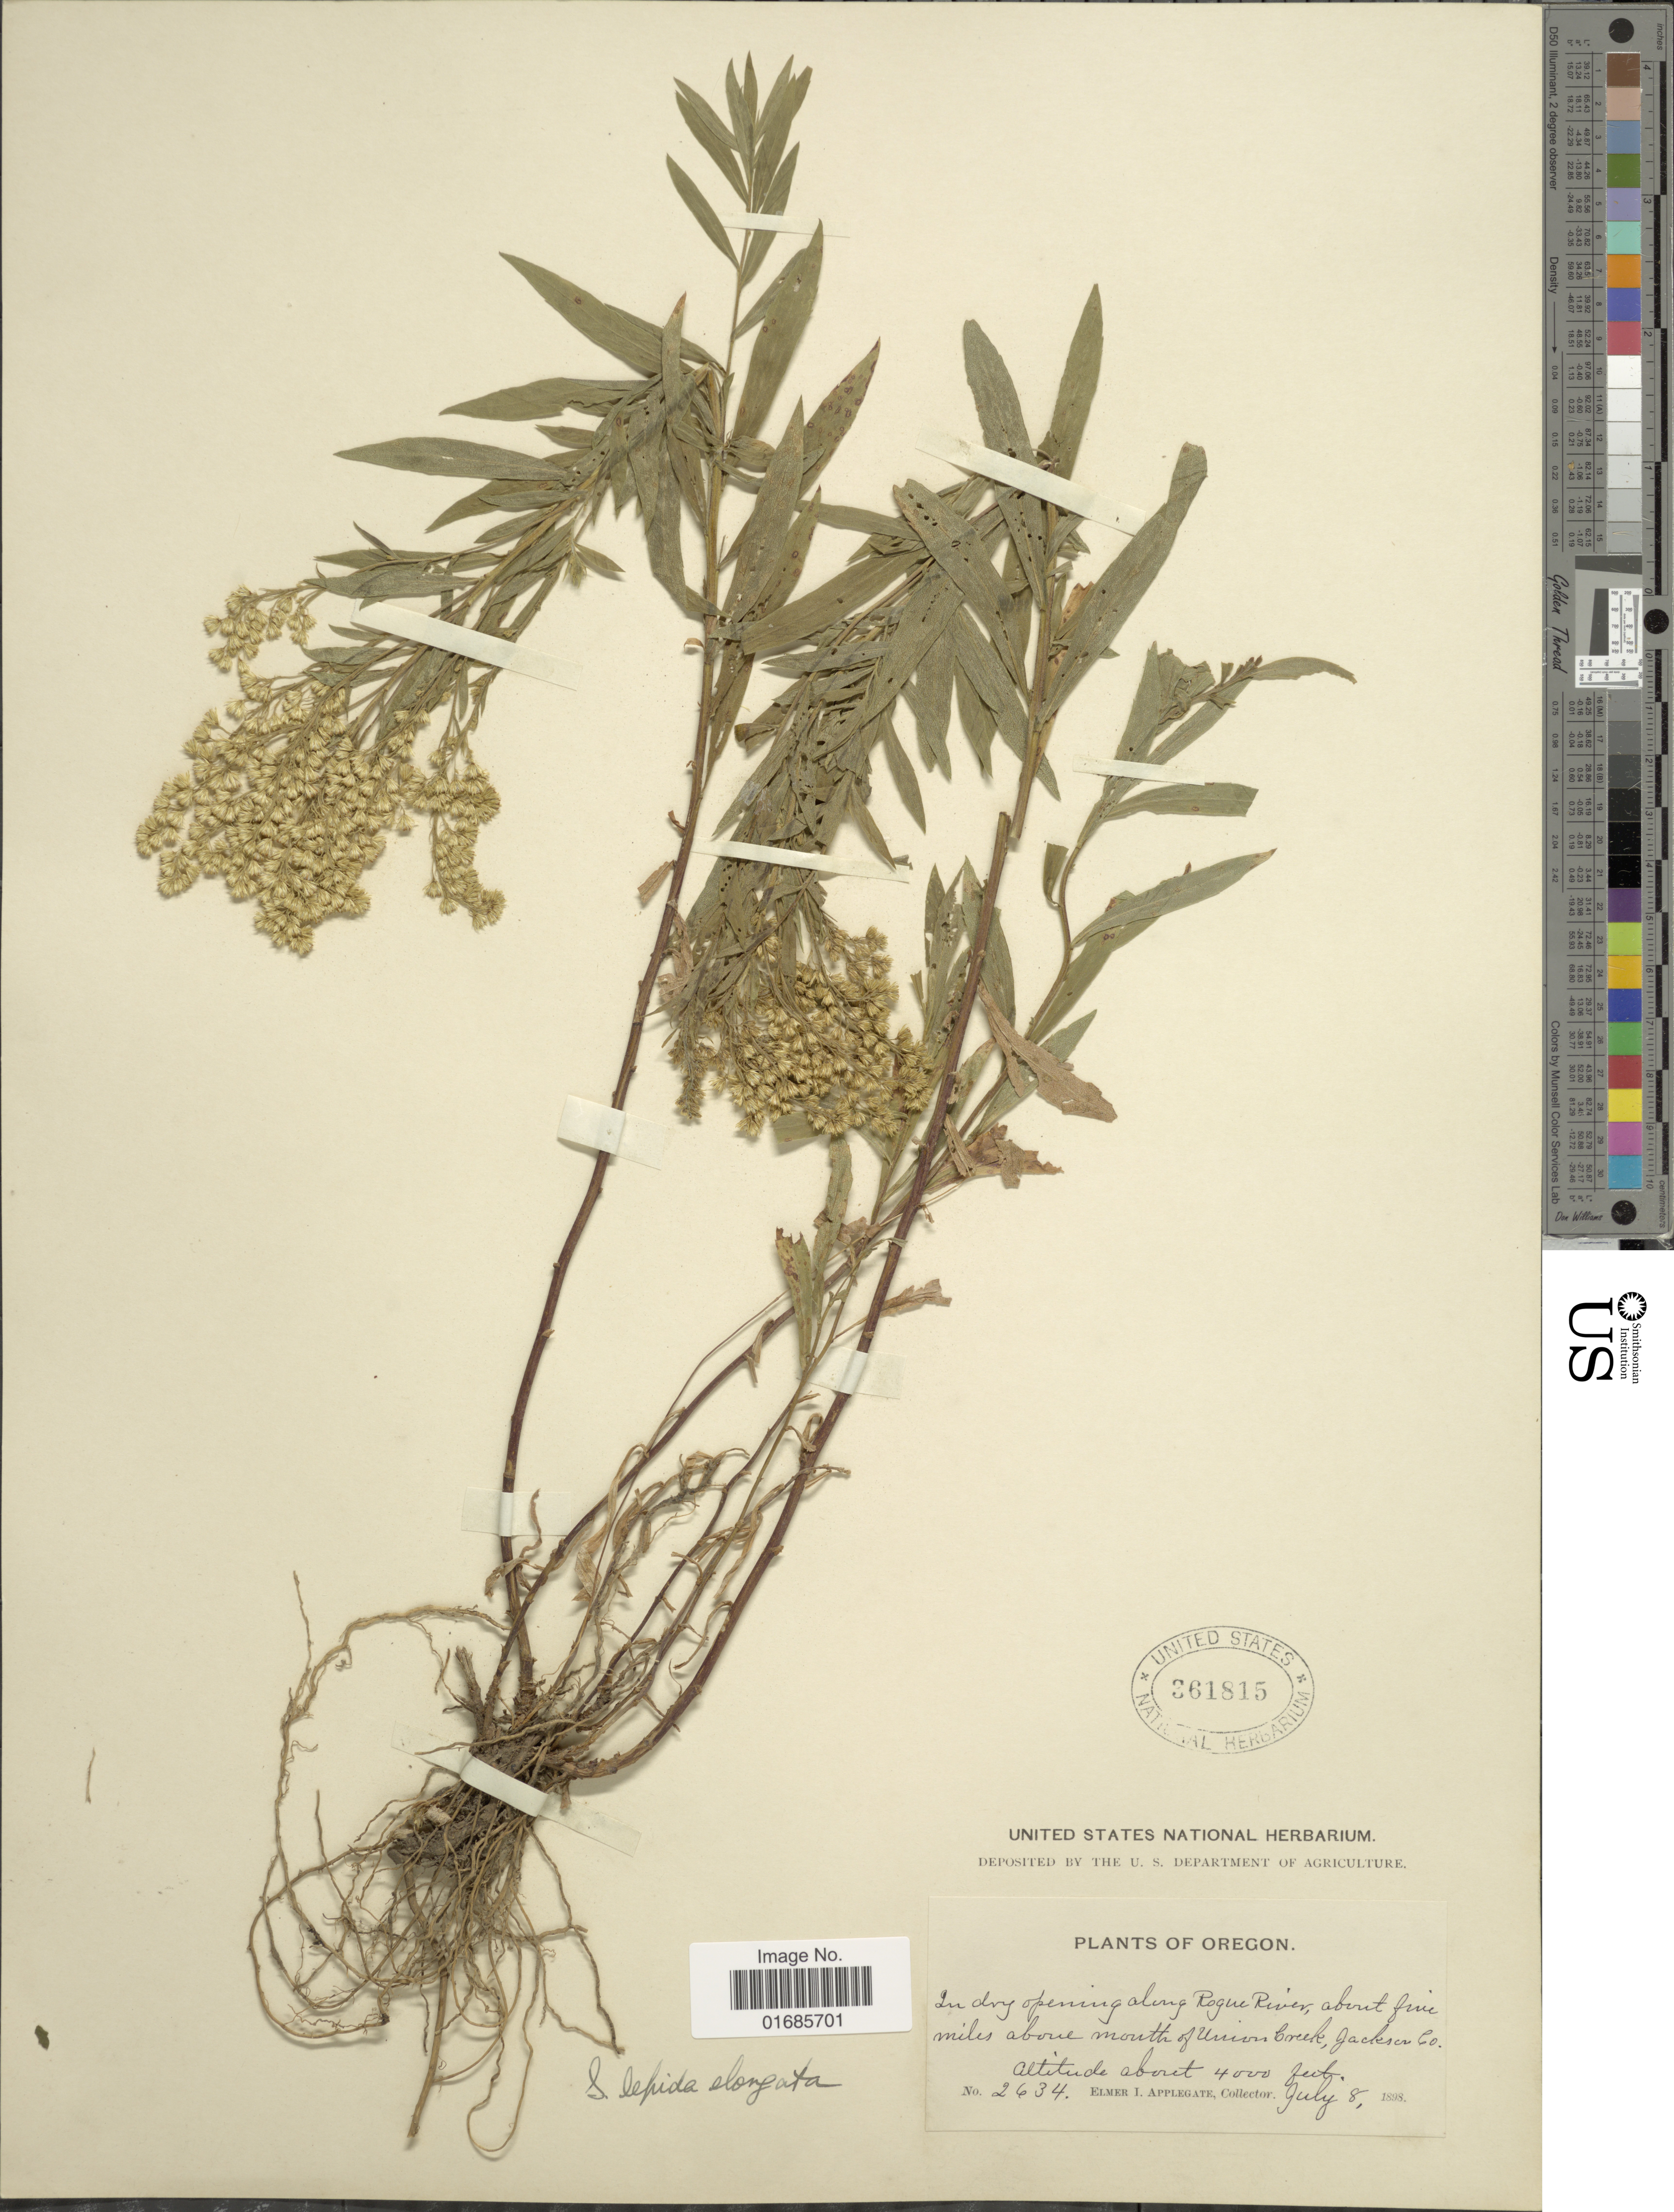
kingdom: Plantae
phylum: Tracheophyta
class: Magnoliopsida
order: Asterales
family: Asteraceae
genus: Solidago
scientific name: Solidago canadensis var. salebrosa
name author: (Piper) M.E. Jones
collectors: E. I. Applegate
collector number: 2634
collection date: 1898-07-08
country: United States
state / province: Oregon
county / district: Jackson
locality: Along Rogue River, about five miles above mouth of Union Creek, Jackson Co.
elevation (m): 1219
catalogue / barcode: US 361815